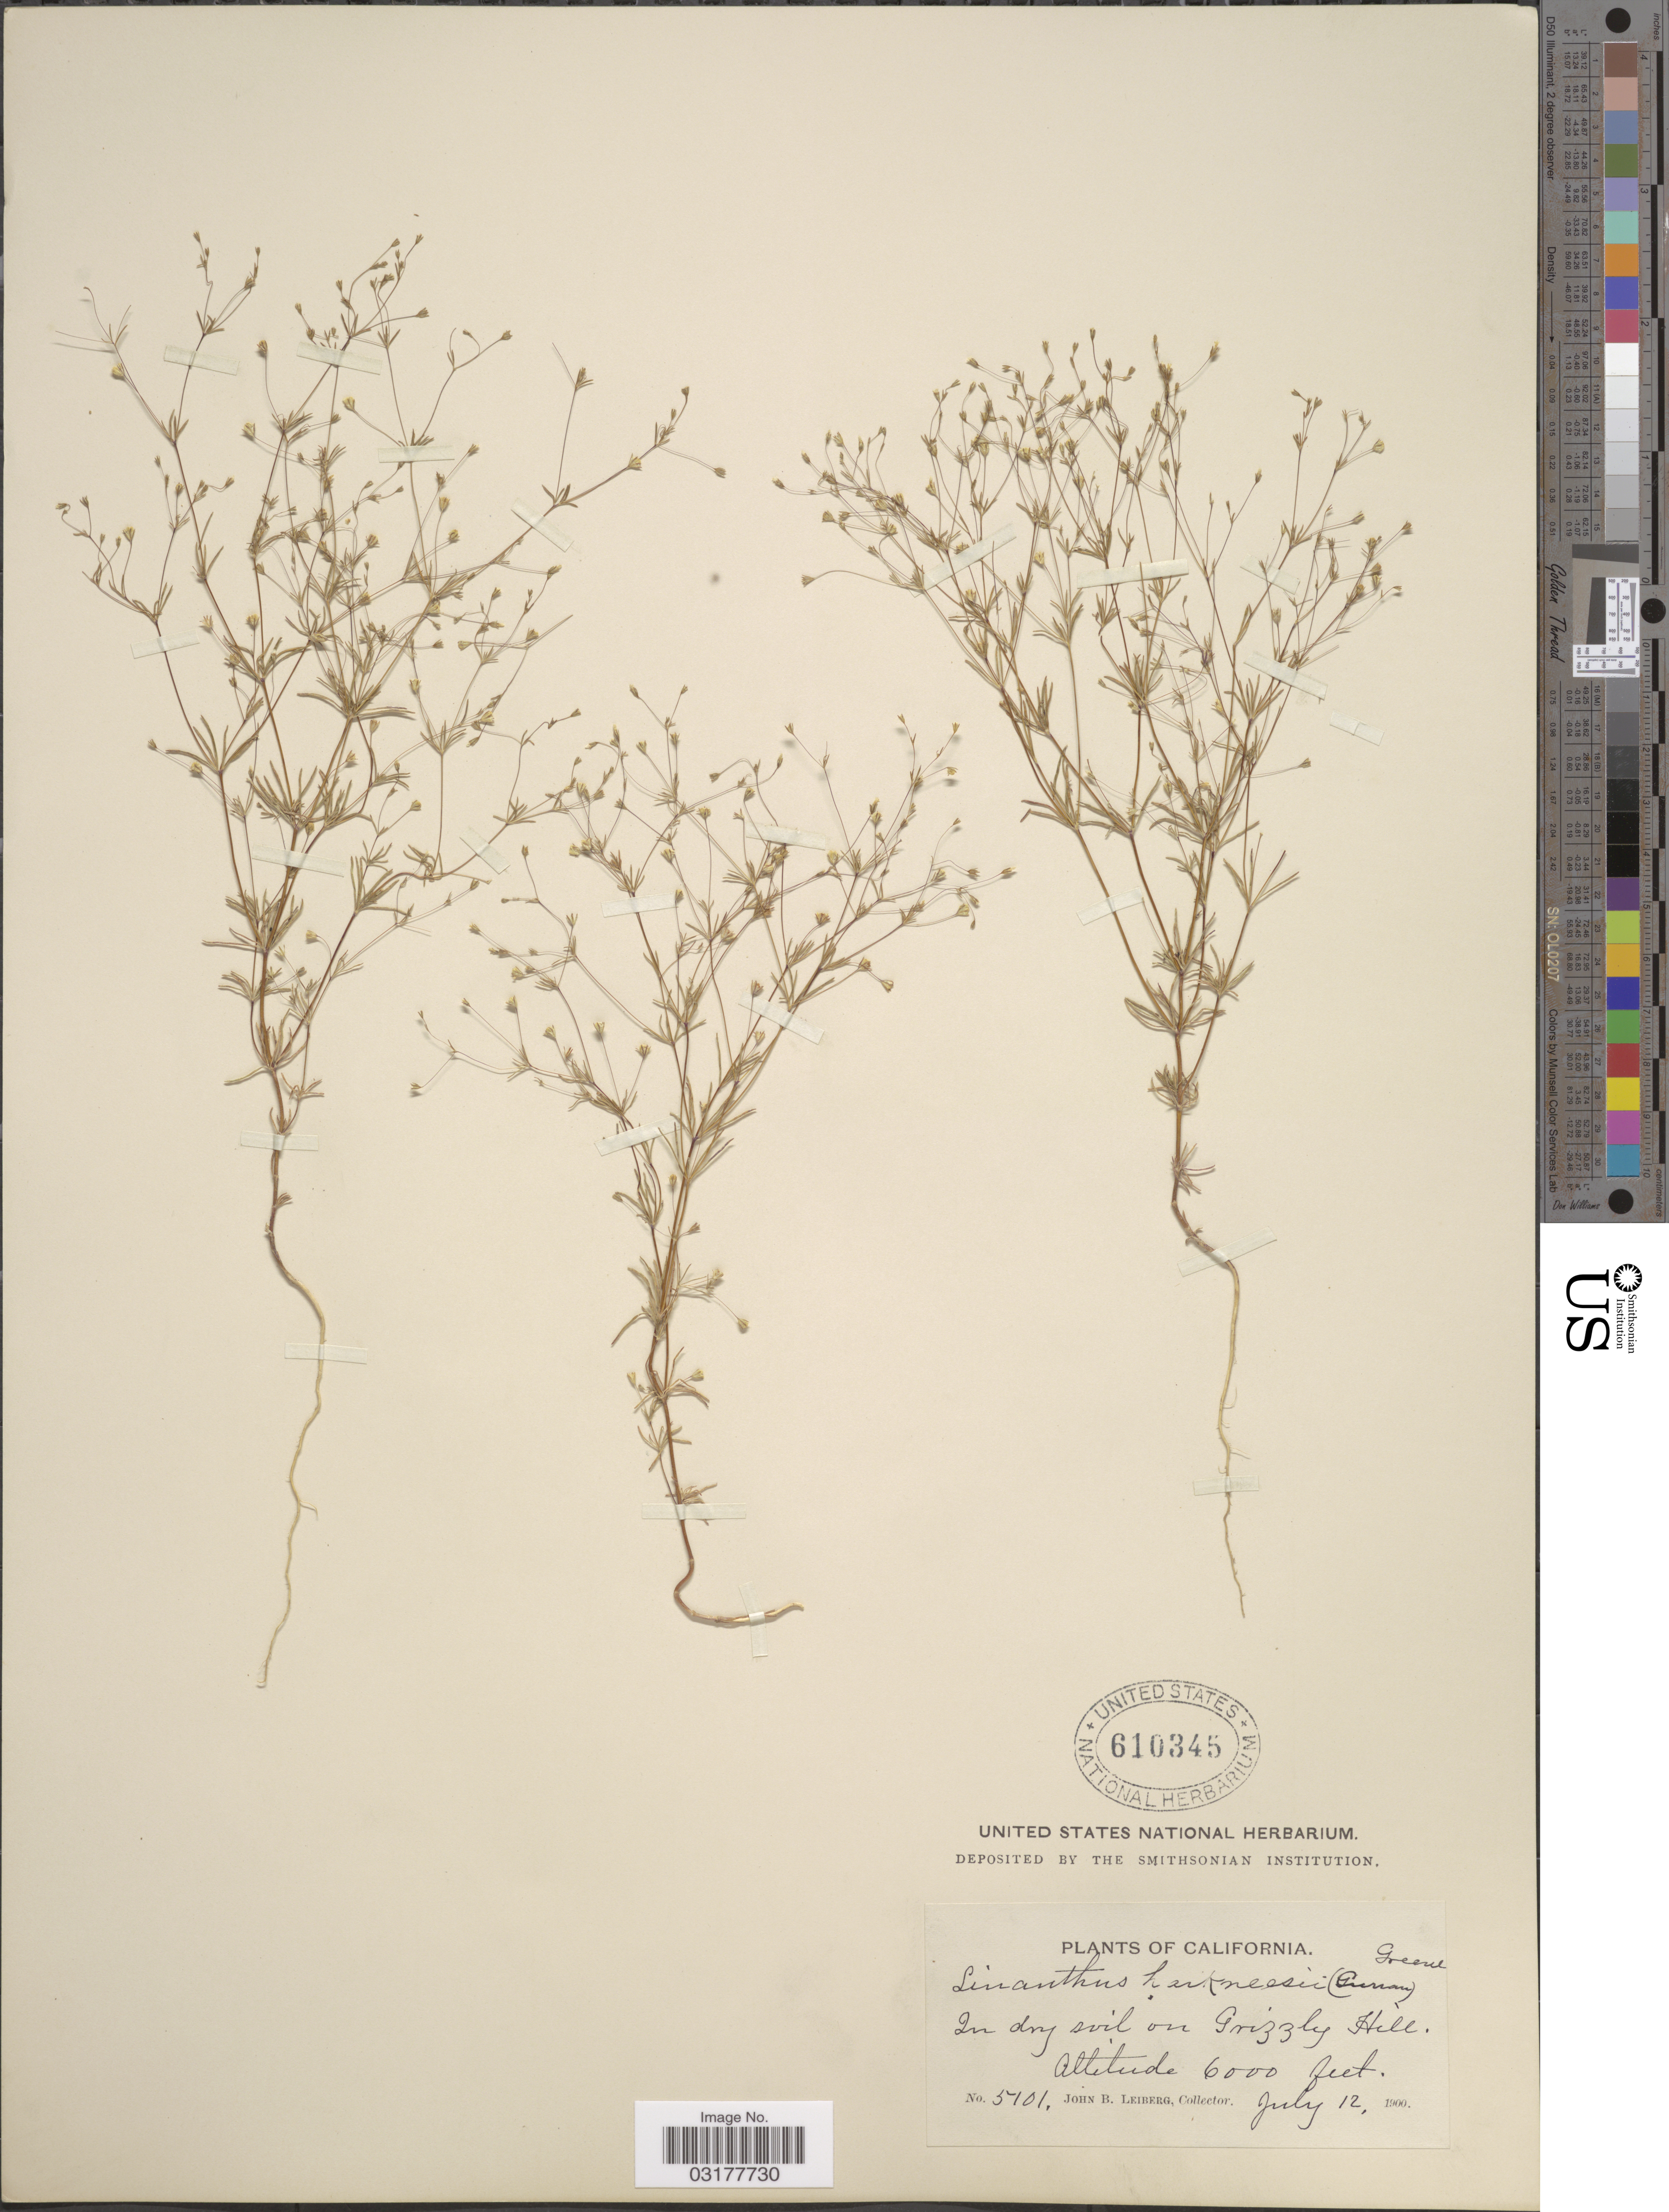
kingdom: Plantae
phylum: Tracheophyta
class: Magnoliopsida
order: Ericales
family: Polemoniaceae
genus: Leptosiphon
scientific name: Leptosiphon septentrionalis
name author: (H. Mason) J.M. Porter & L.A. Johnson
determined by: Strong, Mark T., (BOT), Smithsonian Institution - National Museum of Natural History (UNITED STATES)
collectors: J. B. Leiberg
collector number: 5101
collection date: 1900-07-12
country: United States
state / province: California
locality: In dry soil on Grizzly Hill.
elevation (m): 1829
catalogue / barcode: US 610345